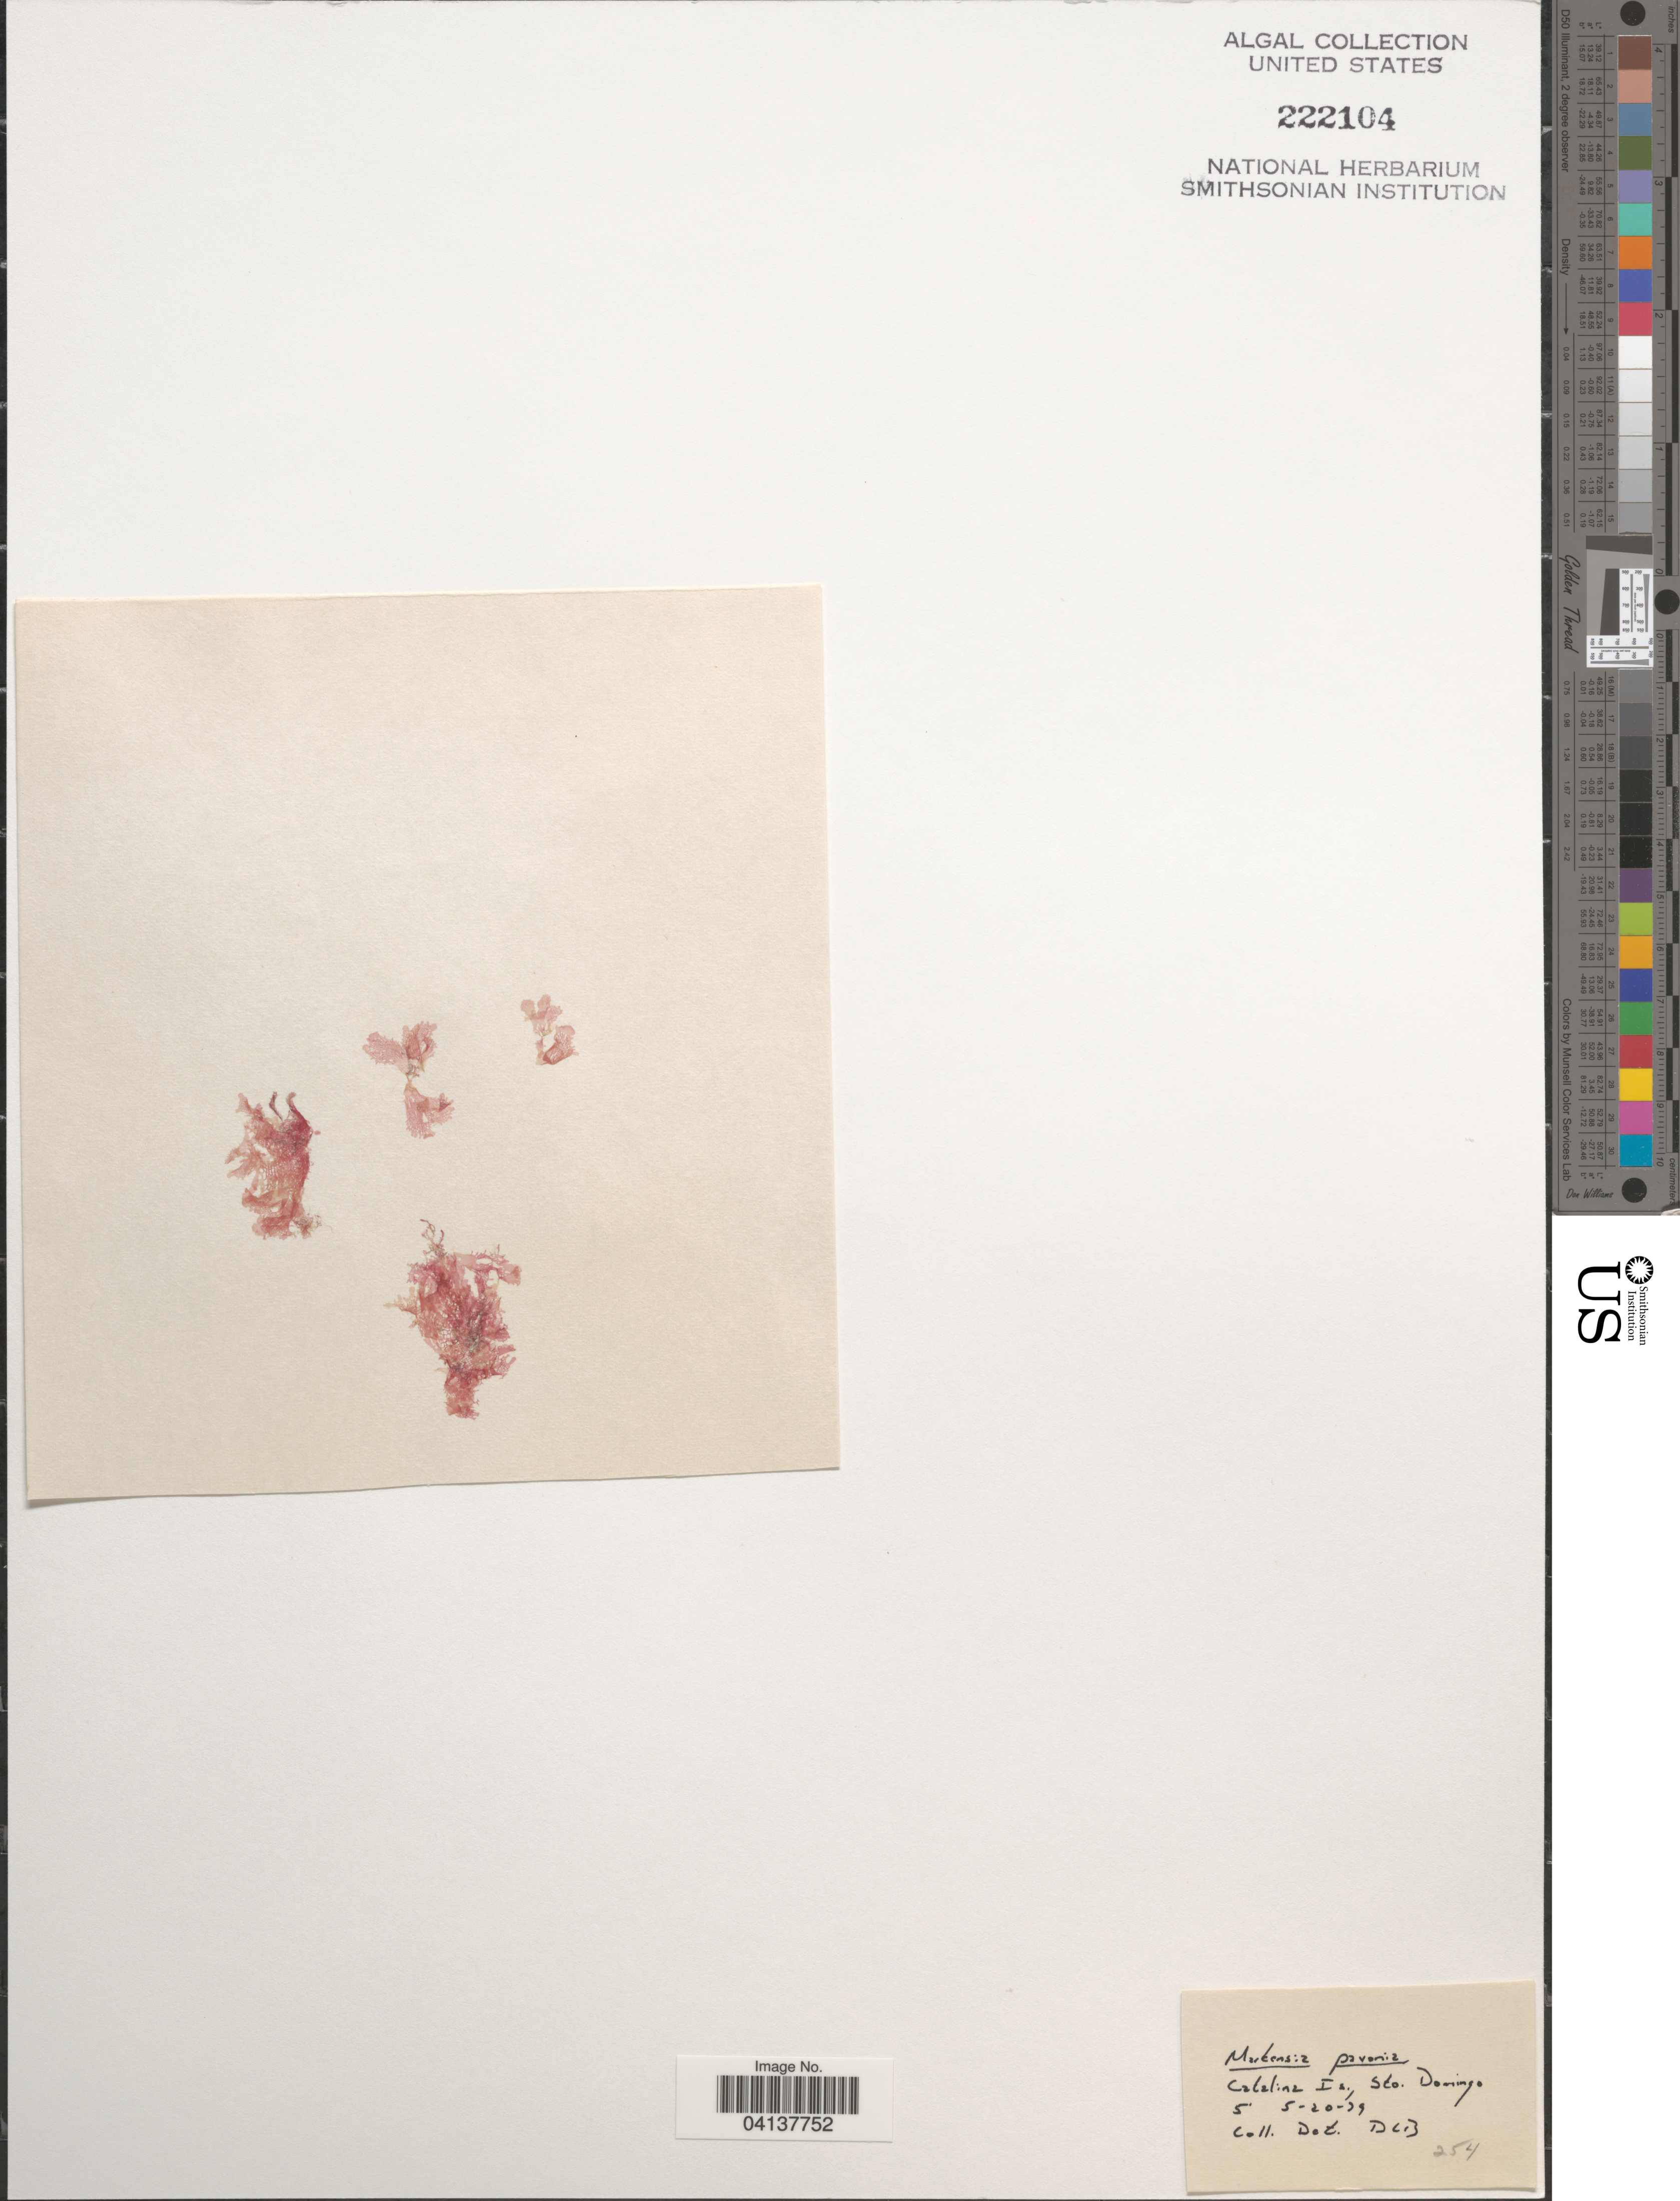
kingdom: Plantae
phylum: Rhodophyta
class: Florideophyceae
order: Ceramiales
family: Delesseriaceae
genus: Martensia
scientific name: Martensia pavonia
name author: (J. Agardh) J. Agardh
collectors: D. L. B.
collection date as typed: Transcribed d/m/y: 20/5/79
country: Dominican Republic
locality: Catalina Is., Sto. Domingo.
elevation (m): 2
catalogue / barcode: US 222104